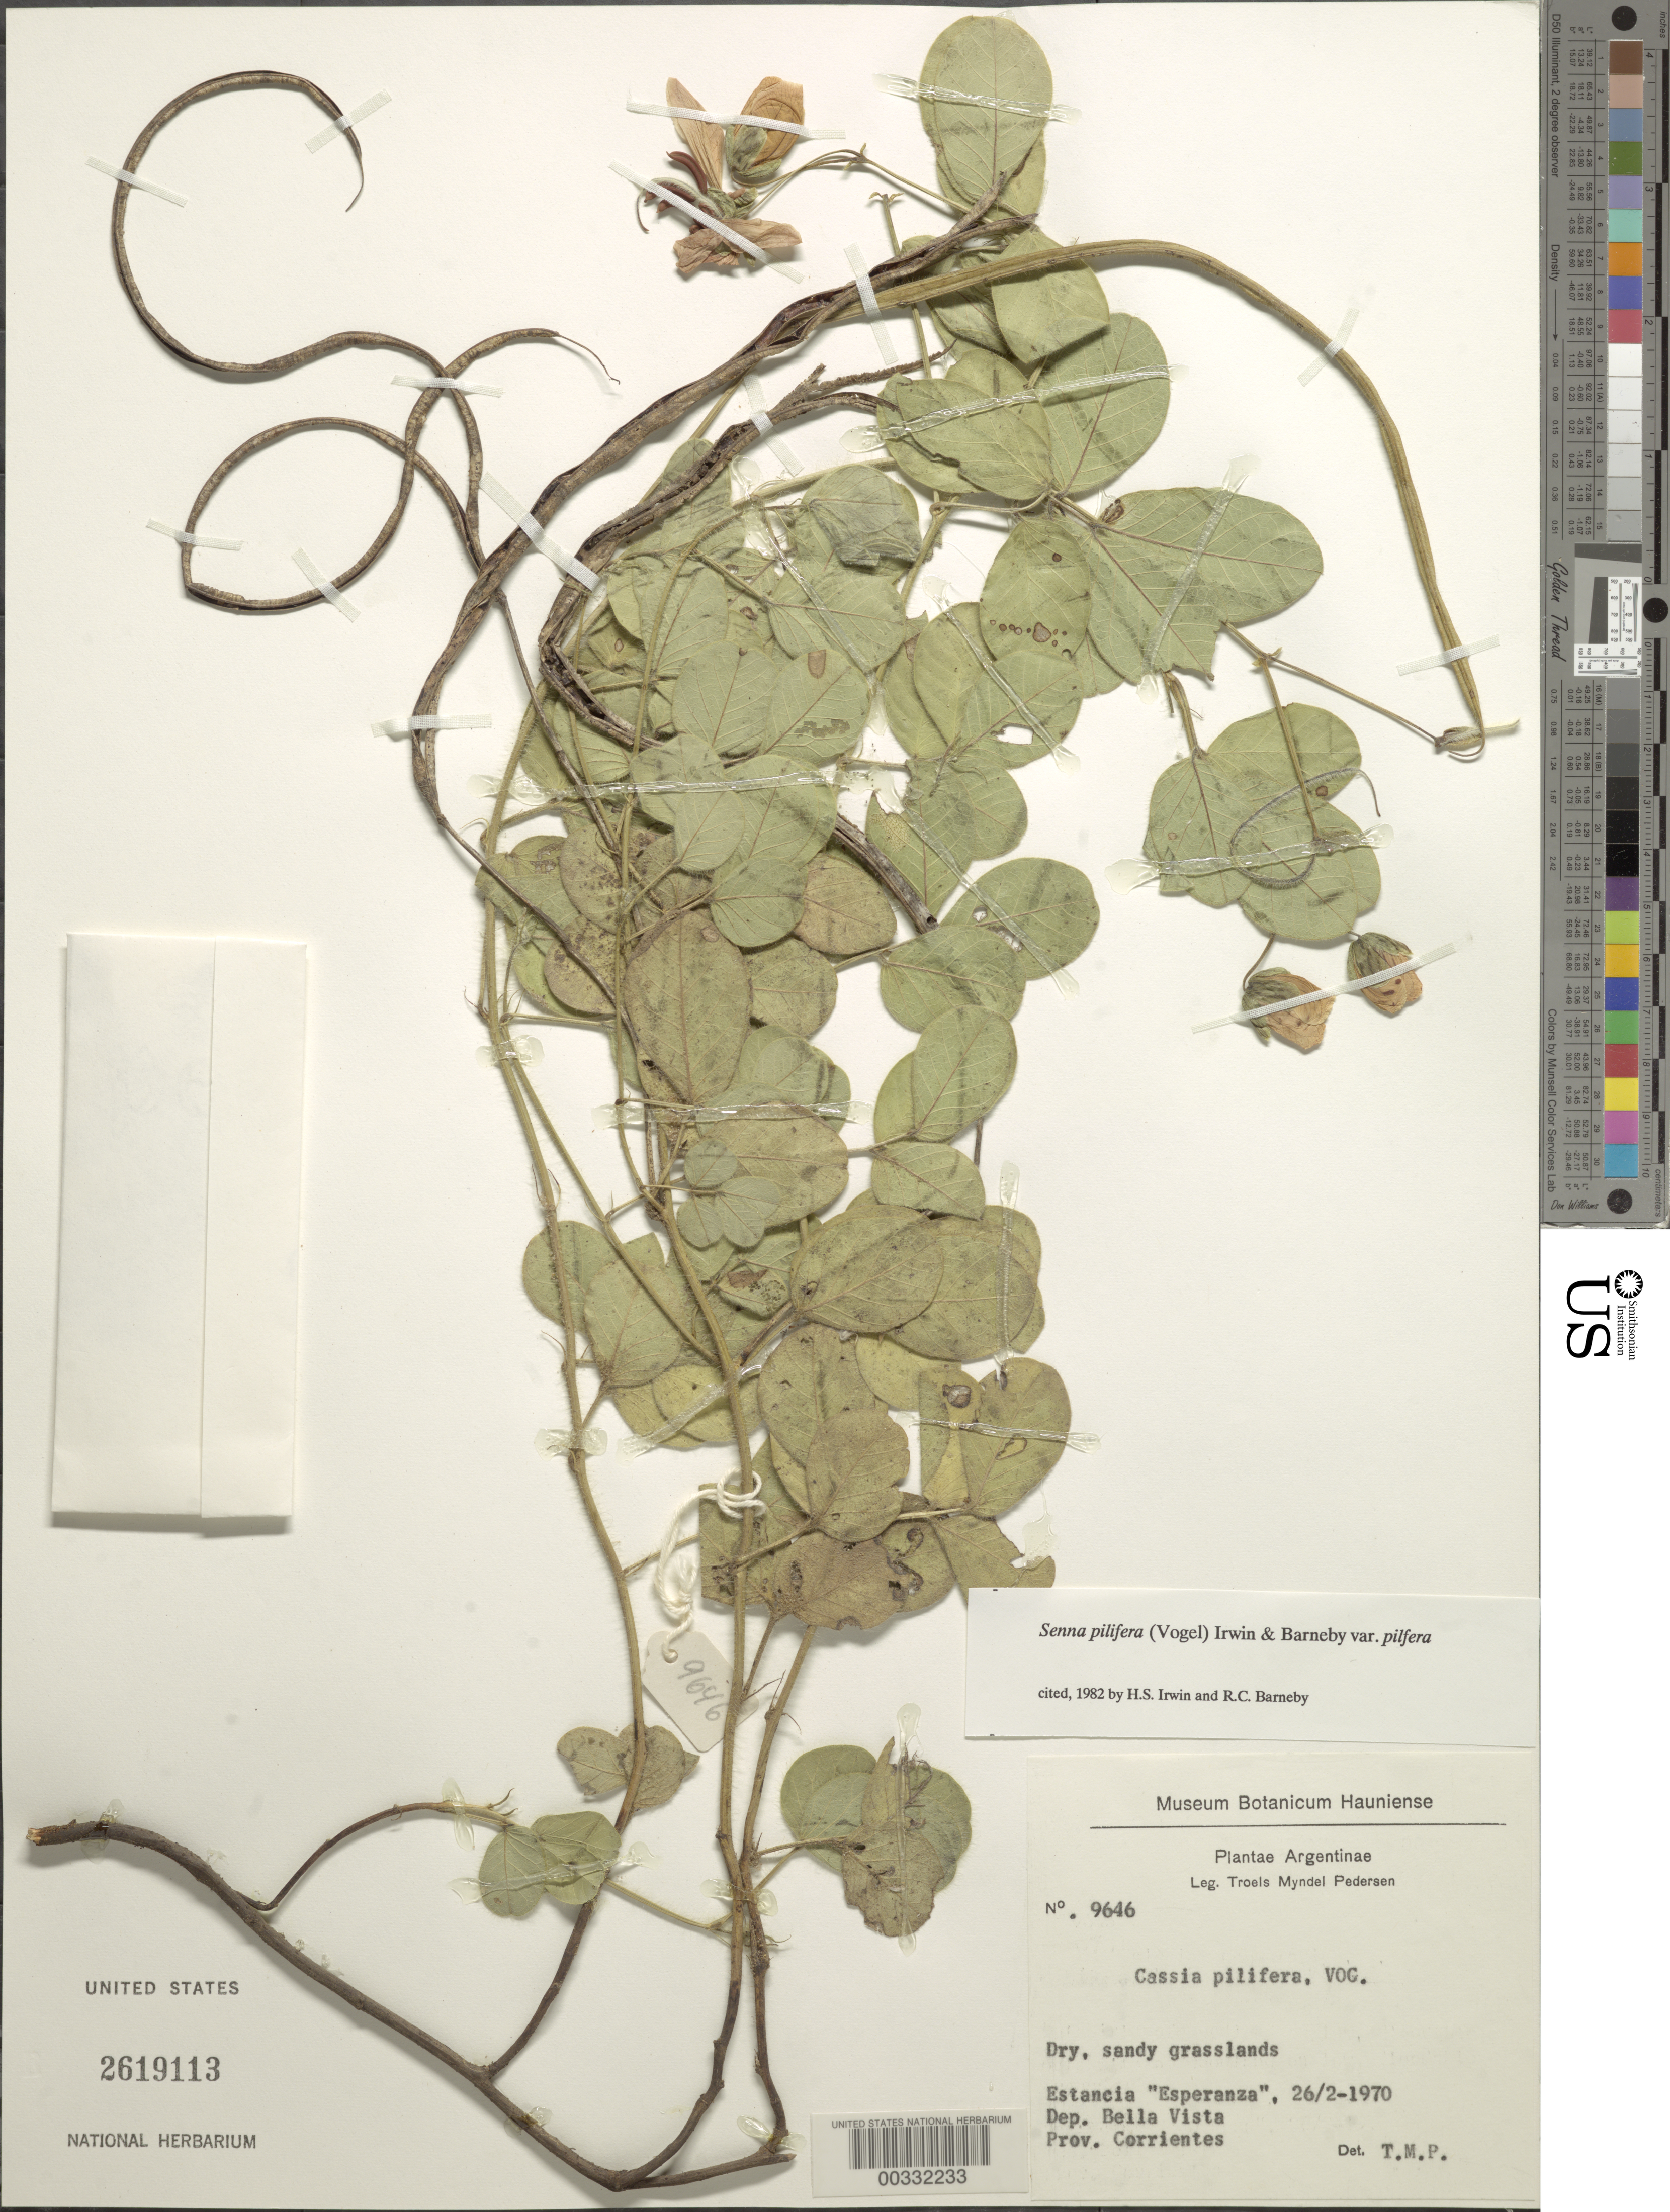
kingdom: Plantae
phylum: Tracheophyta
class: Magnoliopsida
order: Fabales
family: Fabaceae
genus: Senna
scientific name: Senna pilifera var. pilifera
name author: (Vogel) H.S. Irwin & Barneby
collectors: T. M. Pedersen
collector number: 9646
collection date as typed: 26 Feb 1970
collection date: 1970-02-26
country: Argentina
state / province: Corrientes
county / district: Bella Vista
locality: Estancia Esperanza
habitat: Dry, sandy grasslands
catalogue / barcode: US 2619113